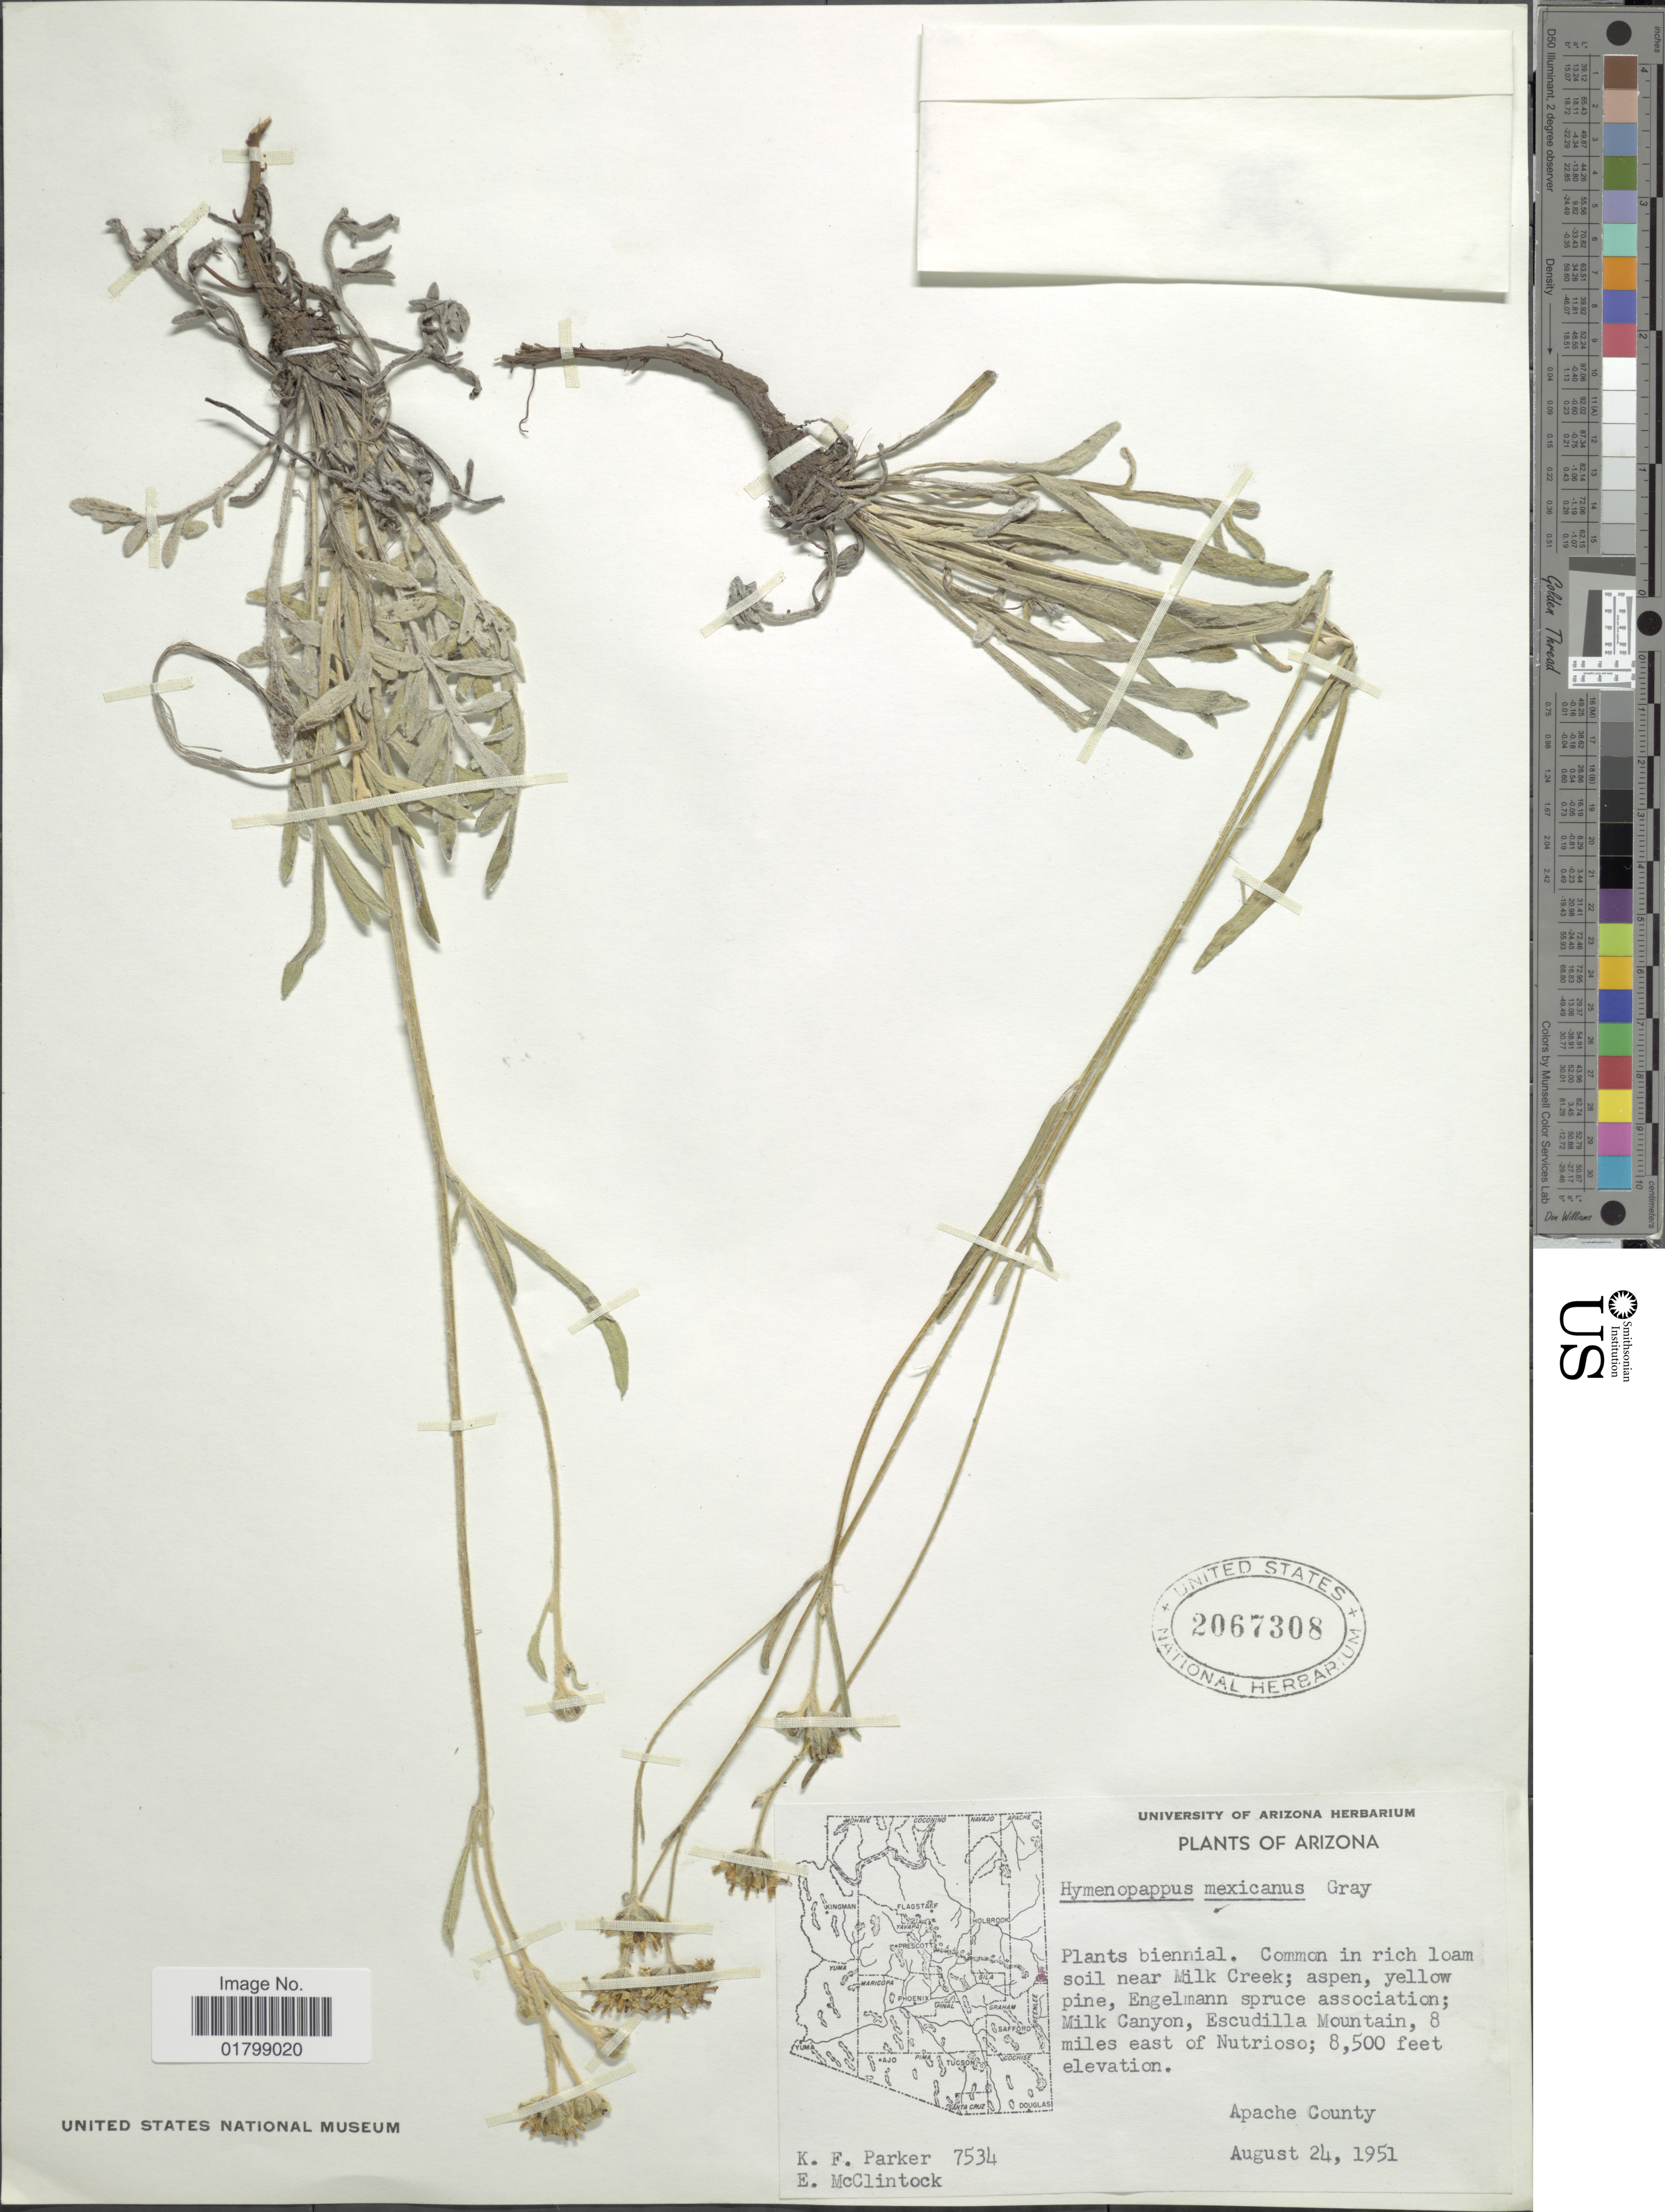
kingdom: Plantae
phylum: Tracheophyta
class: Magnoliopsida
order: Asterales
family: Asteraceae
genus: Hymenopappus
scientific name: Hymenopappus mexicanus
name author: A. Gray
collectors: K. F. Parker & E. McClintock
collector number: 7534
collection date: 1951-08-24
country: United States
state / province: Arizona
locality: Common in rich loam soil near Milk Creek; Milk Canyon, Escudilla Mountain, 8 miles east of Nutrioso, Apache County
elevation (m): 2591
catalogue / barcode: US 2067308